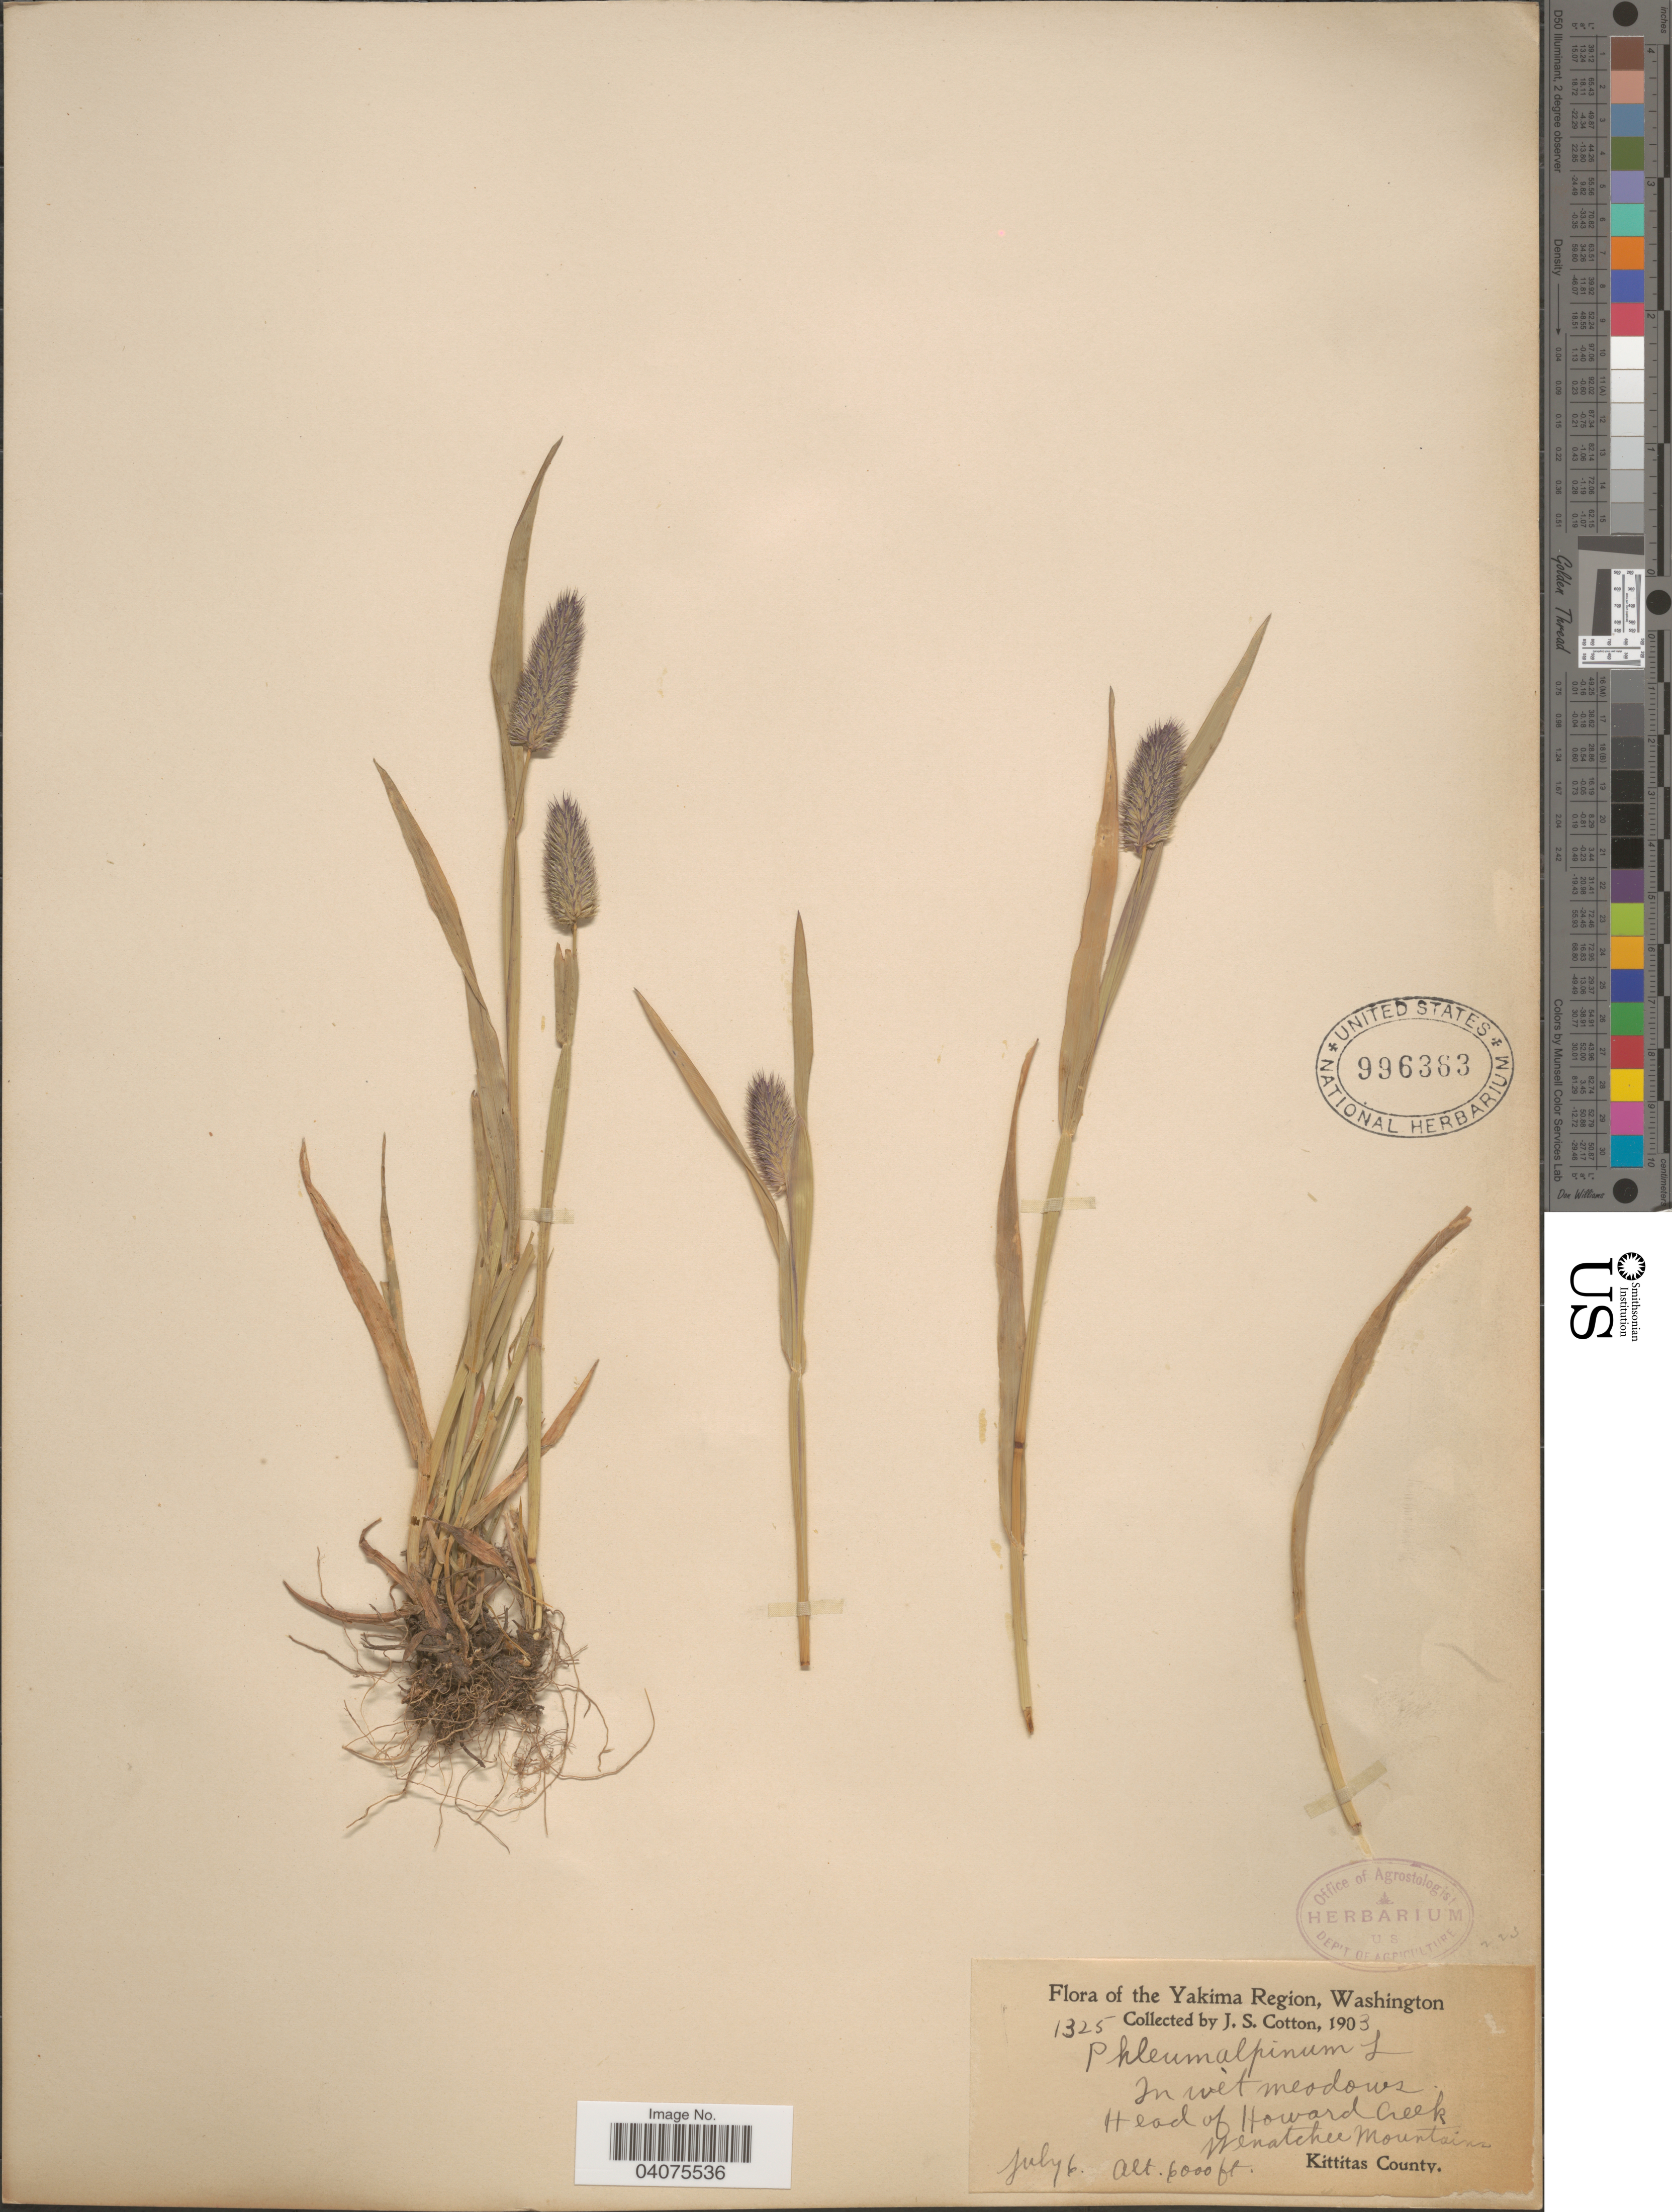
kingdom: Plantae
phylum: Tracheophyta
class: Liliopsida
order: Poales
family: Poaceae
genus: Phleum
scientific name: Phleum alpinum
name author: L.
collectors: J. S. Cotton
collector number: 1325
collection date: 1903-07-06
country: United States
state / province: Washington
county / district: Kittitas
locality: The Yakima Region. Head of Howard Creek. Wenatchee Mountains. Kittitas County.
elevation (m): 1829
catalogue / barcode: US 996363